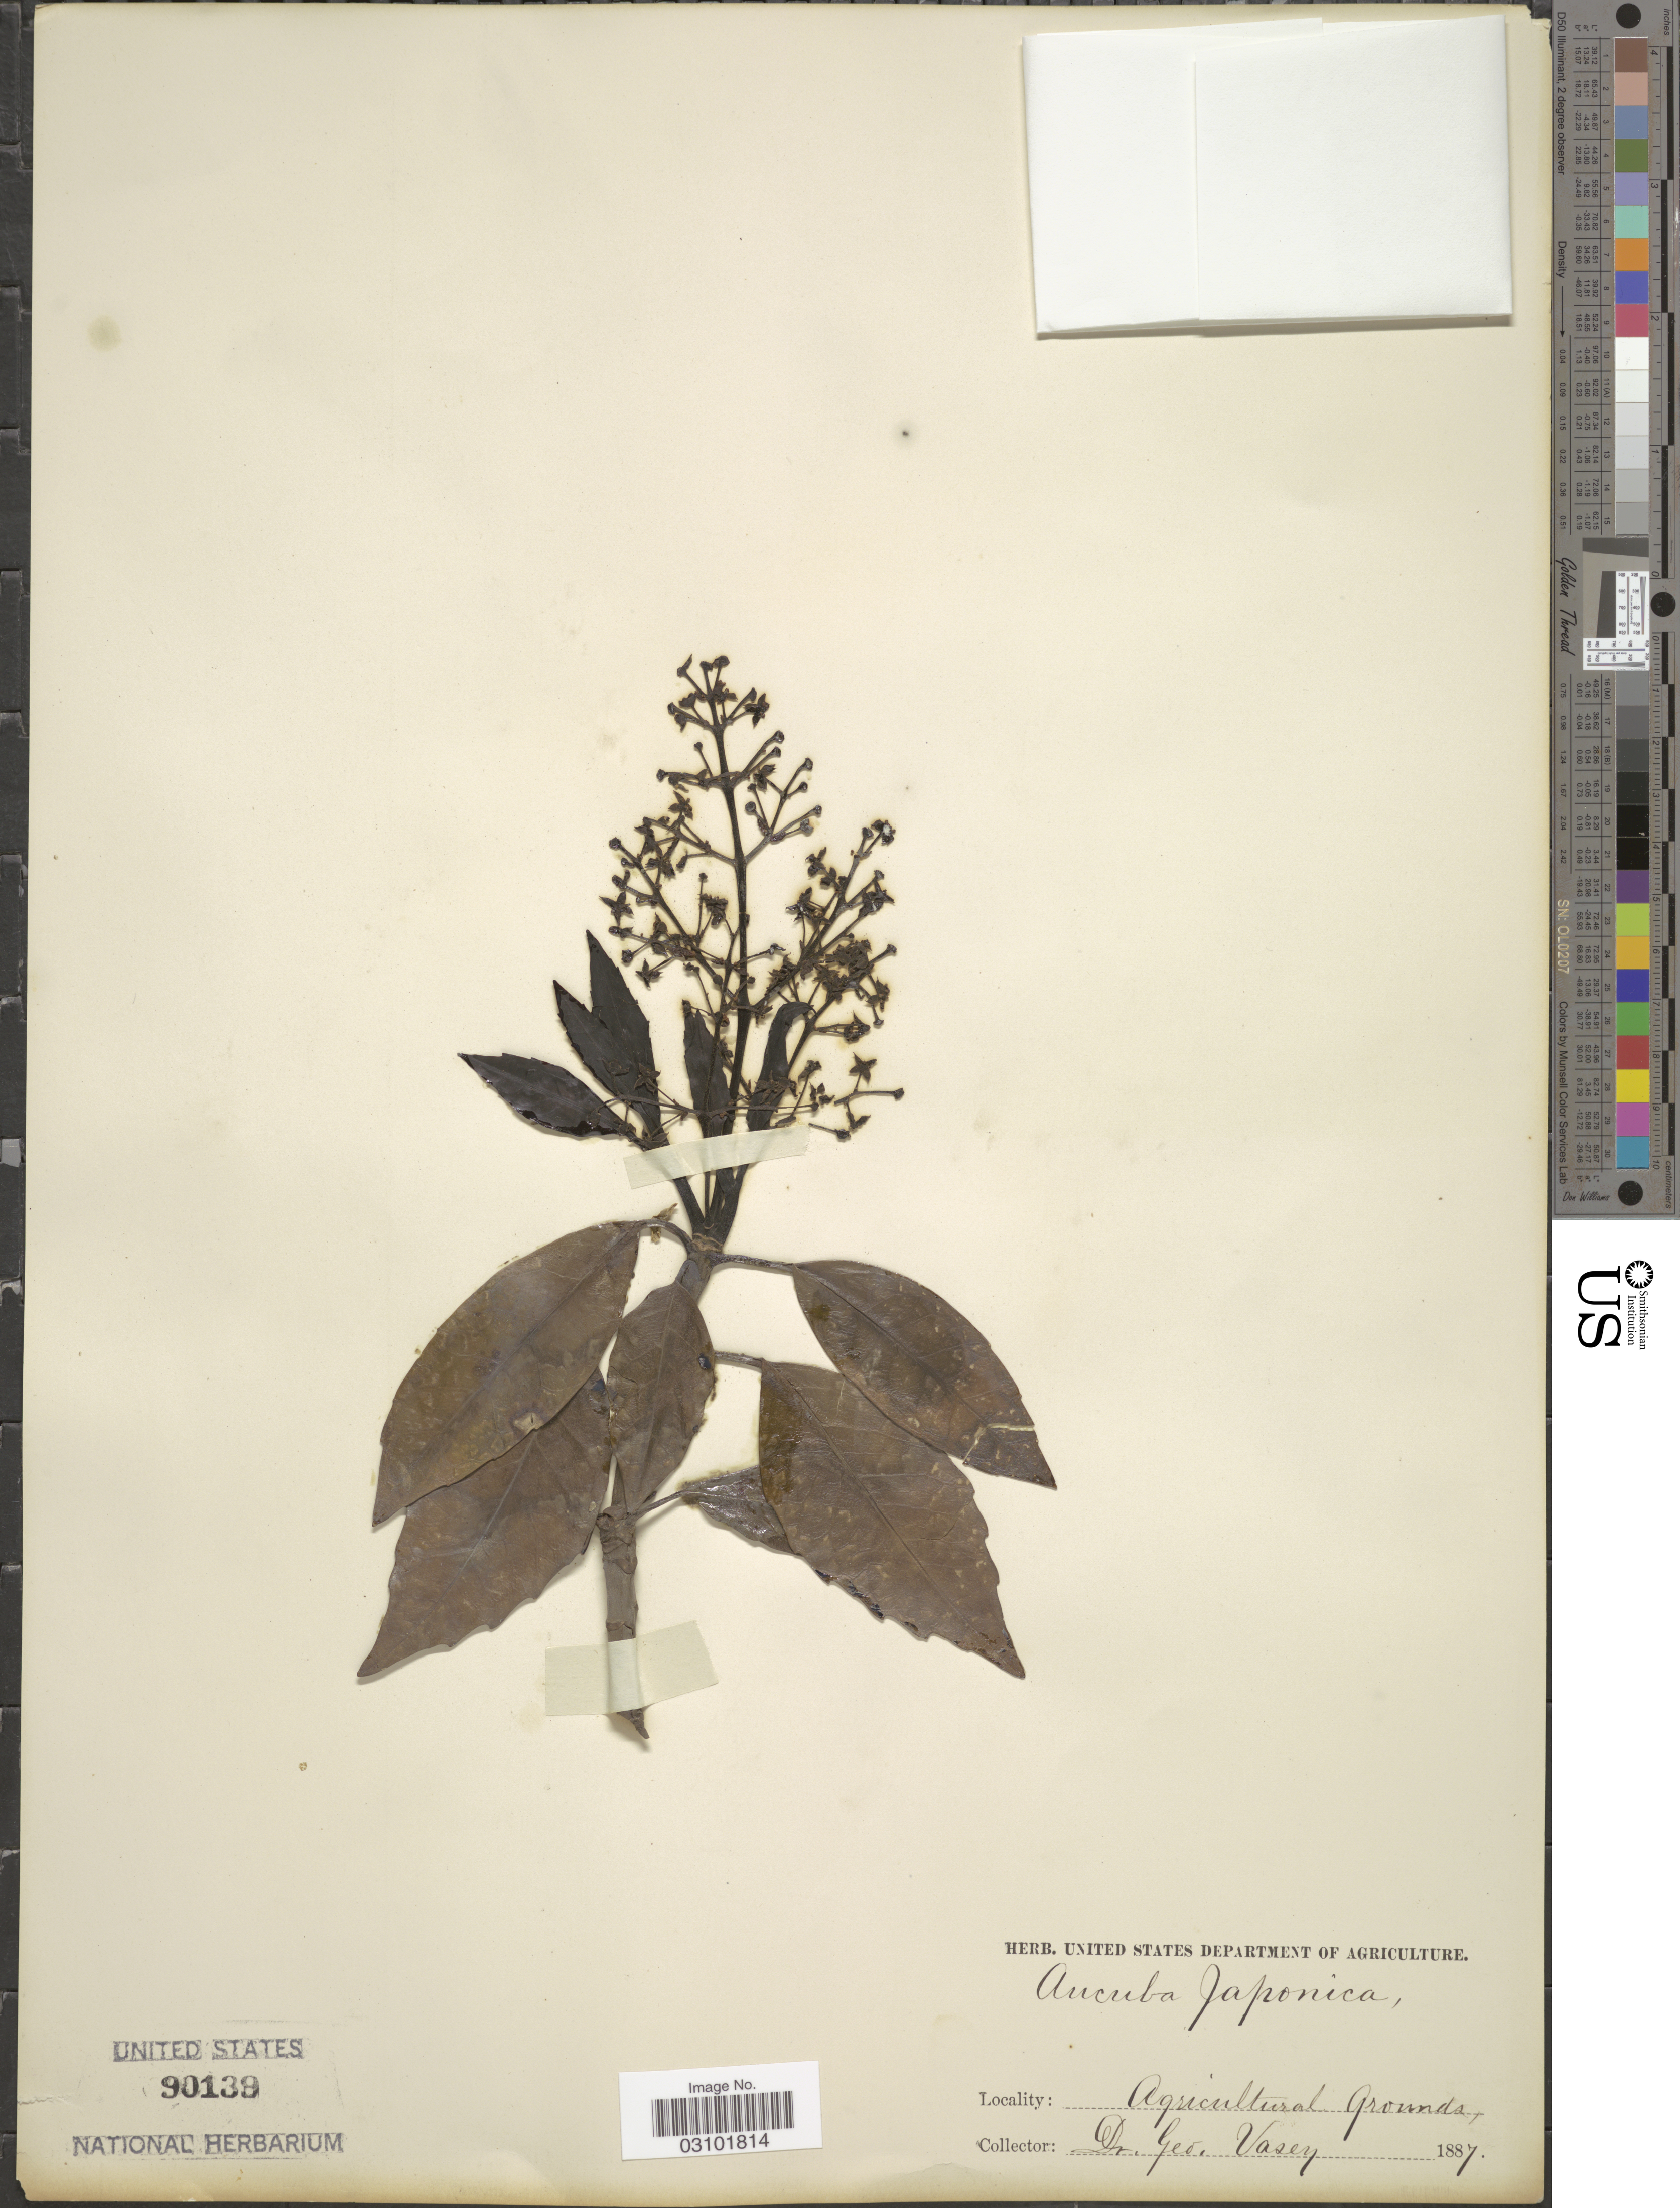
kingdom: Plantae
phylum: Tracheophyta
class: Magnoliopsida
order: Garryales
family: Garryaceae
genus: Aucuba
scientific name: Aucuba japonica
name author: Thunb.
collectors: G. R. Vasey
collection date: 1887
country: United States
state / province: District of Columbia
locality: Agricultural Grounds.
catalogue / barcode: US 90139